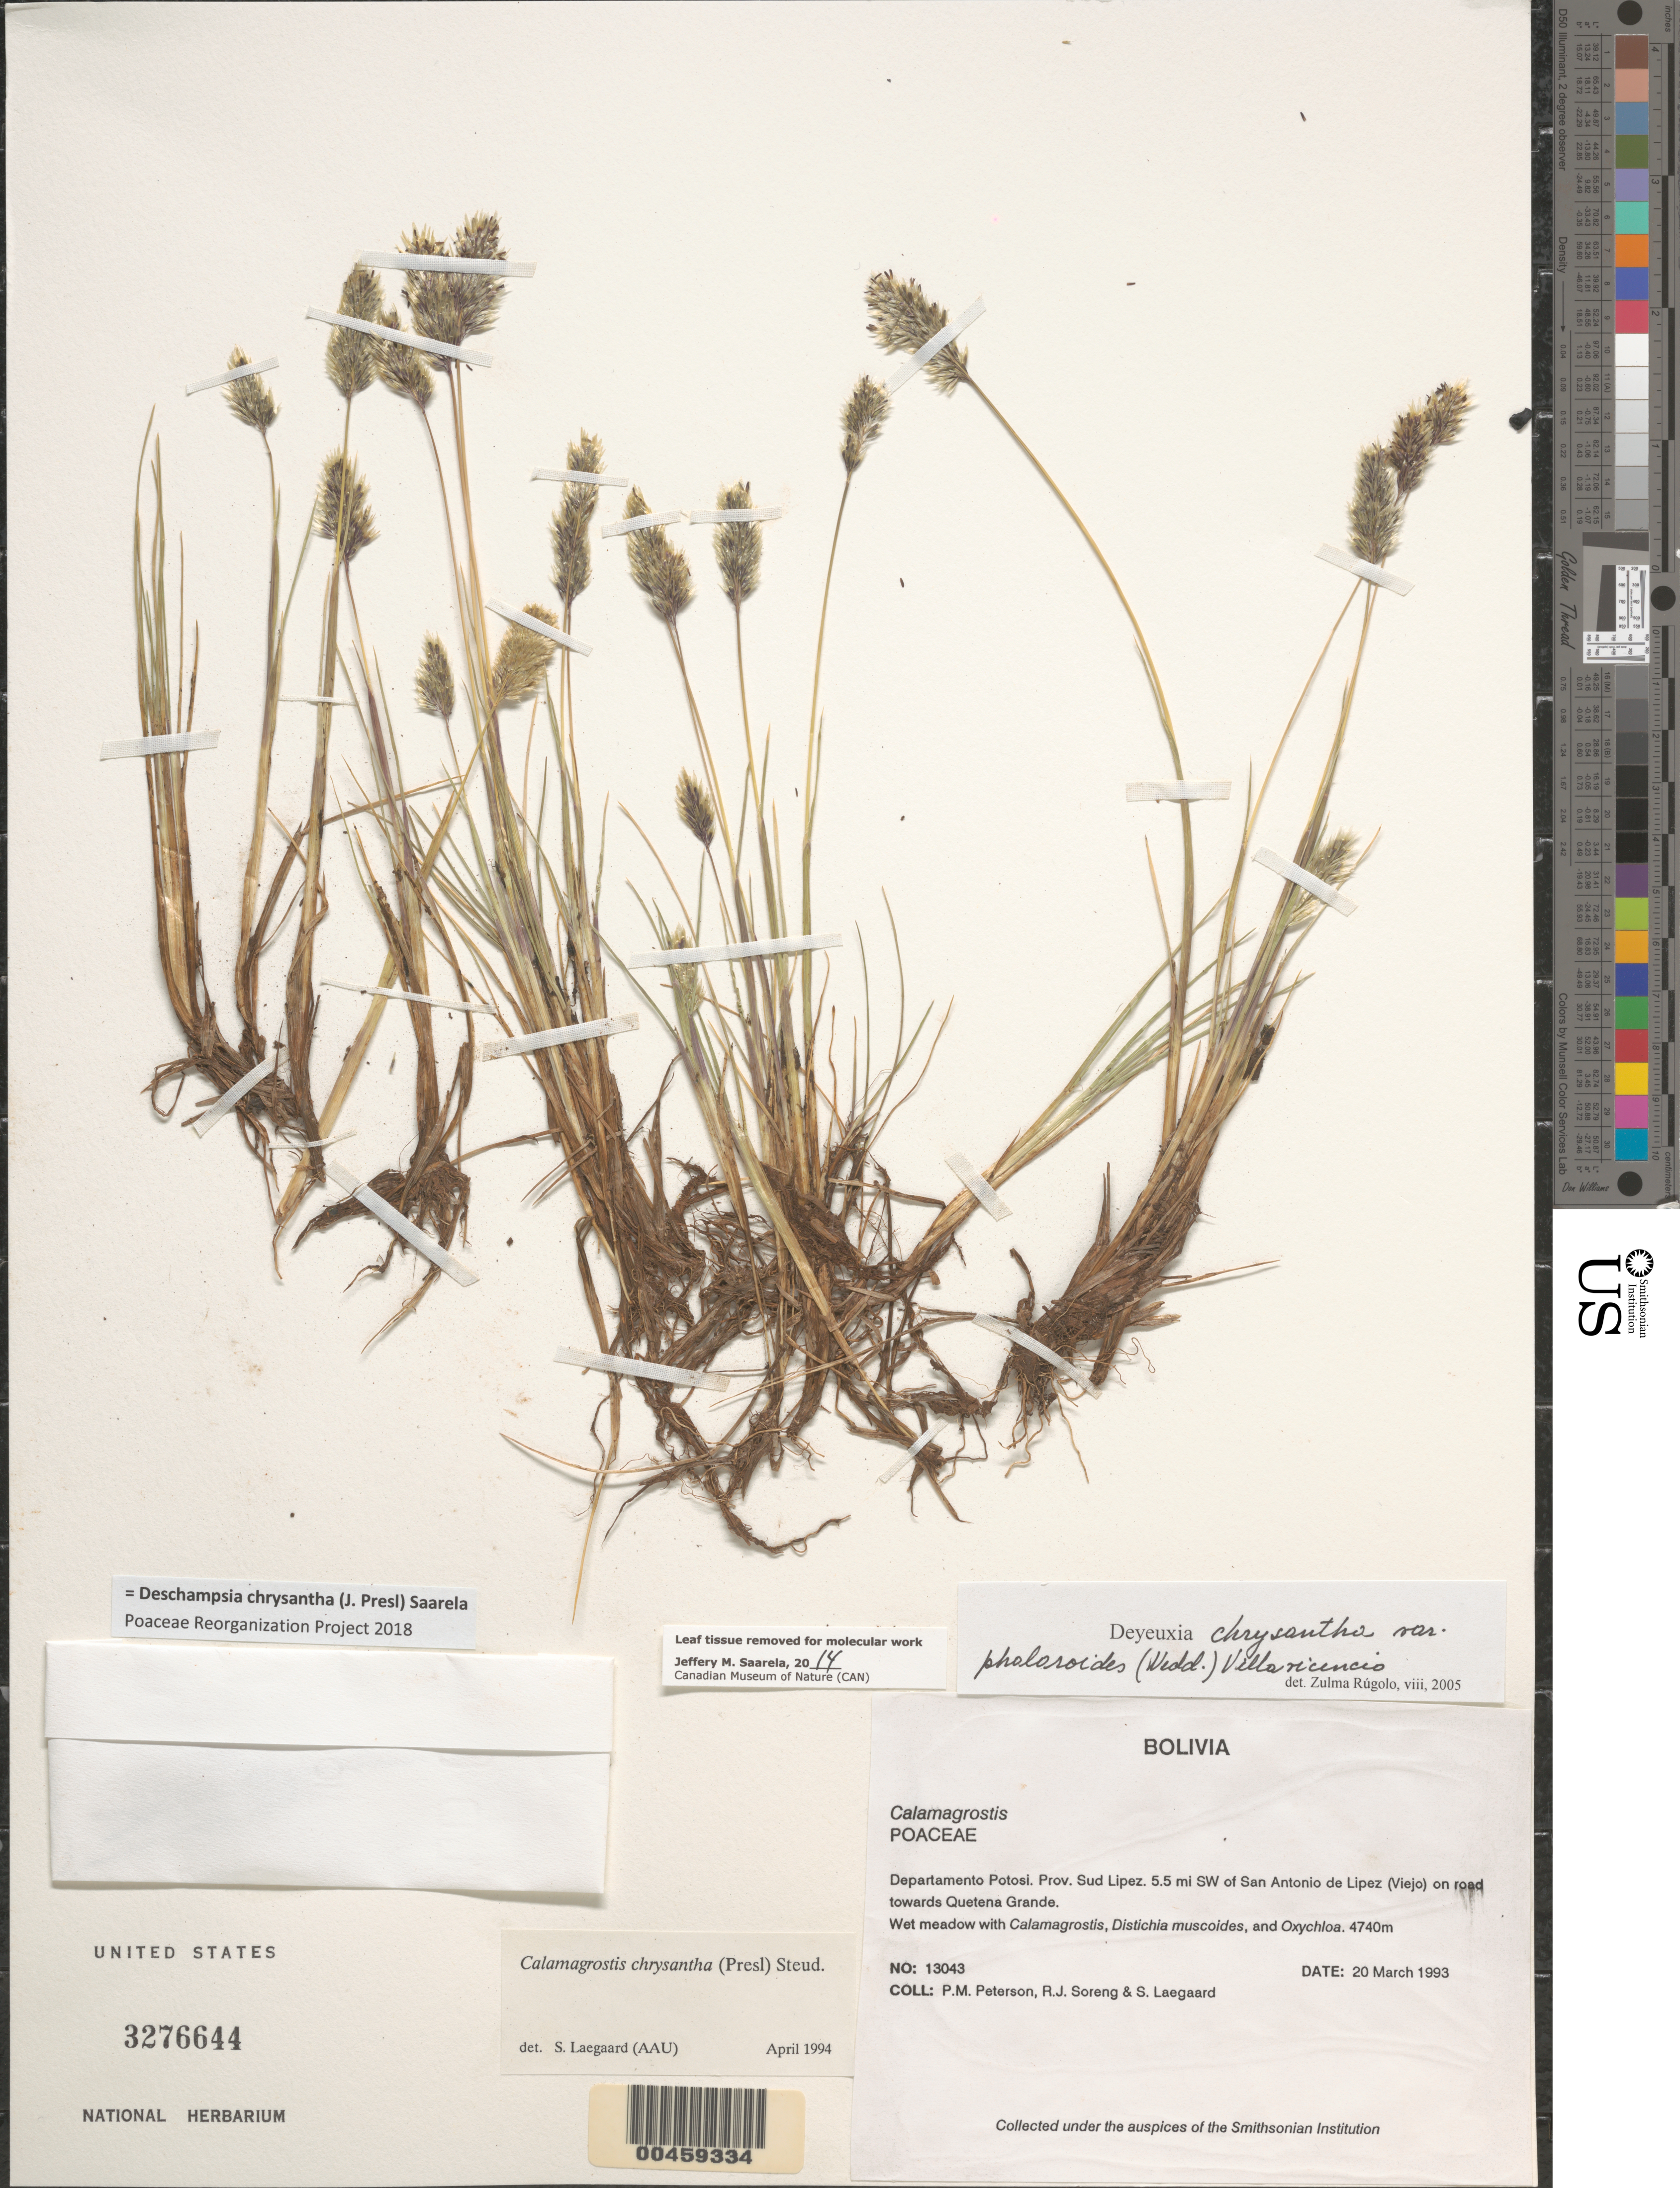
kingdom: Plantae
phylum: Tracheophyta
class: Liliopsida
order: Poales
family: Poaceae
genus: Deschampsia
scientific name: Deschampsia chrysantha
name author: (J. Presl) Saarela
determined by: Poaceae Reorganization Project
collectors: P. M. Peterson, R. J. Soreng & S. Lægaard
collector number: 13043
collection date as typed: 20 Mar 1993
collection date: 1993-03-20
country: Bolivia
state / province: Potosí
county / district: Sud Lípez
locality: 5.5 mi SW of San Antonia de Lipez (Viejo) on road towards Quentena Grande.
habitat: Wet meadow with Calamagrostis, Distichia muscoides, and Oxychloa.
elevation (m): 4740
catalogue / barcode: US 3276644